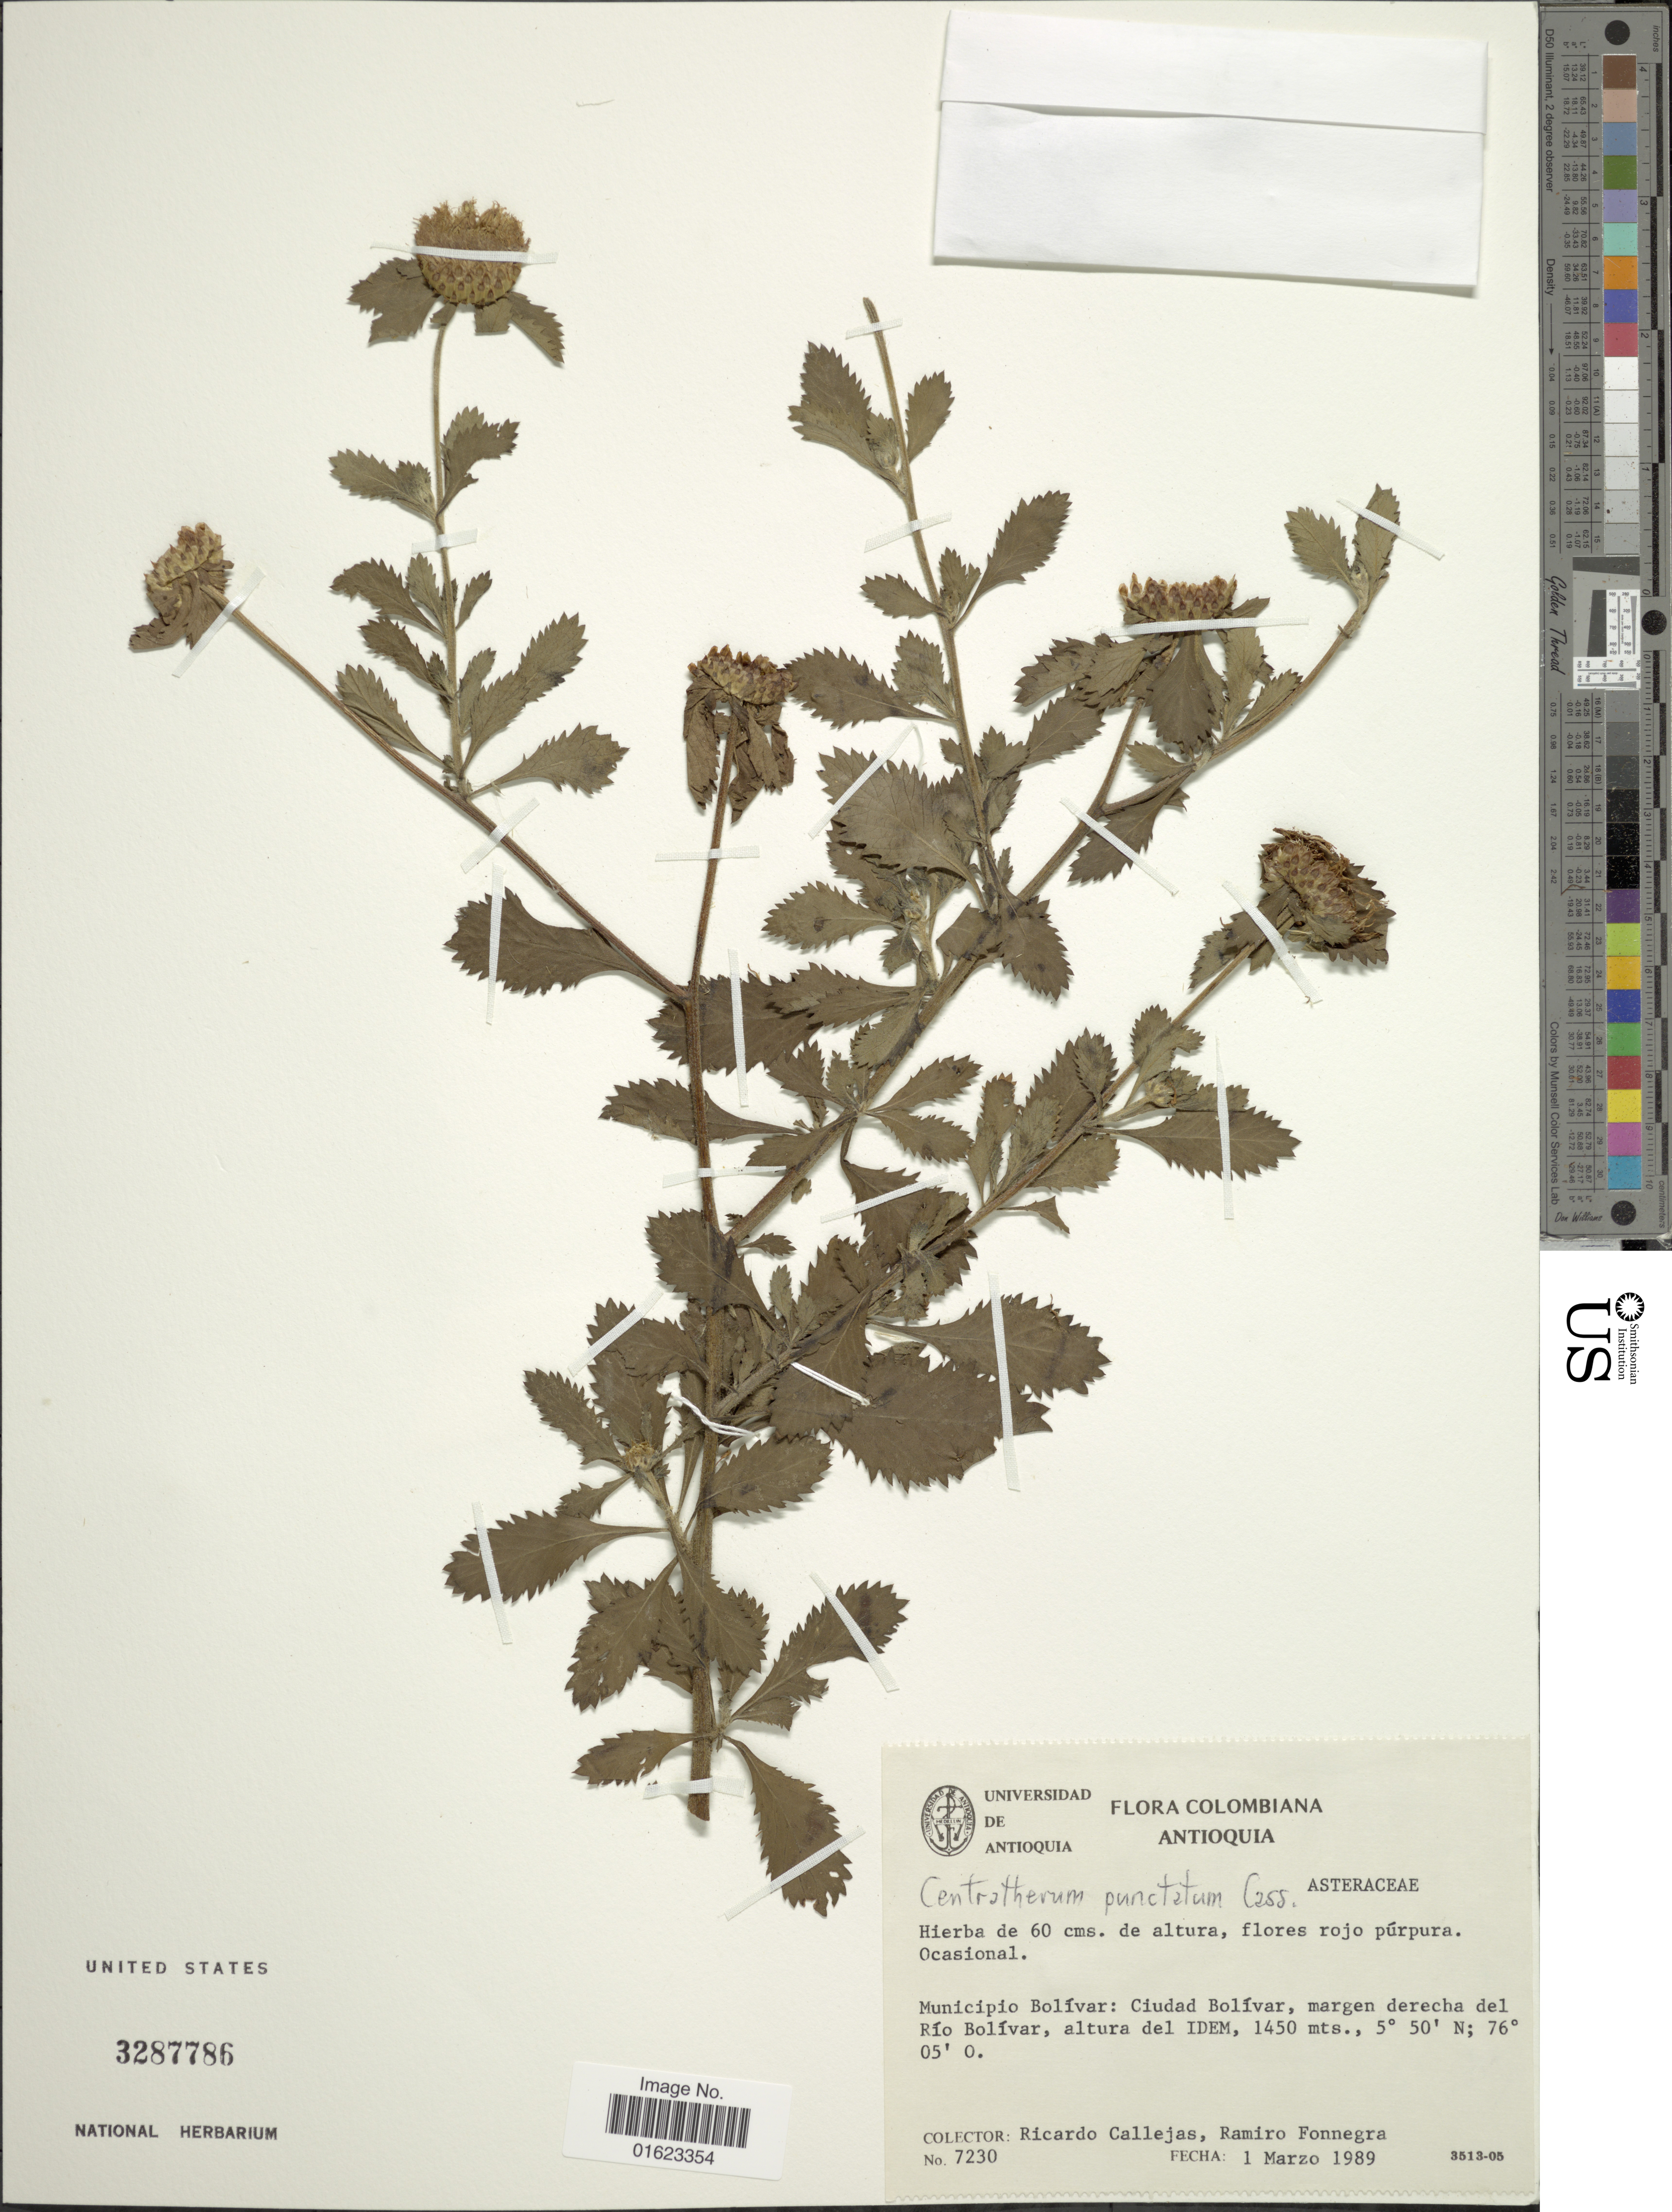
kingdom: Plantae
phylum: Tracheophyta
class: Magnoliopsida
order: Asterales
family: Asteraceae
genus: Centratherum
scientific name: Centratherum punctatum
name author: Cass.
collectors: R. Callejas & R. Fonnegra G.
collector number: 7230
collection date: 1989-03-01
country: Colombia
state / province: Antioquia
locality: Colombiana. Antioquia. Municipio Bolivar: Ciudad Bolivar, margen derecha del Rio Bolivar, altura del IDEM.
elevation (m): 1450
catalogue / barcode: US 3287786